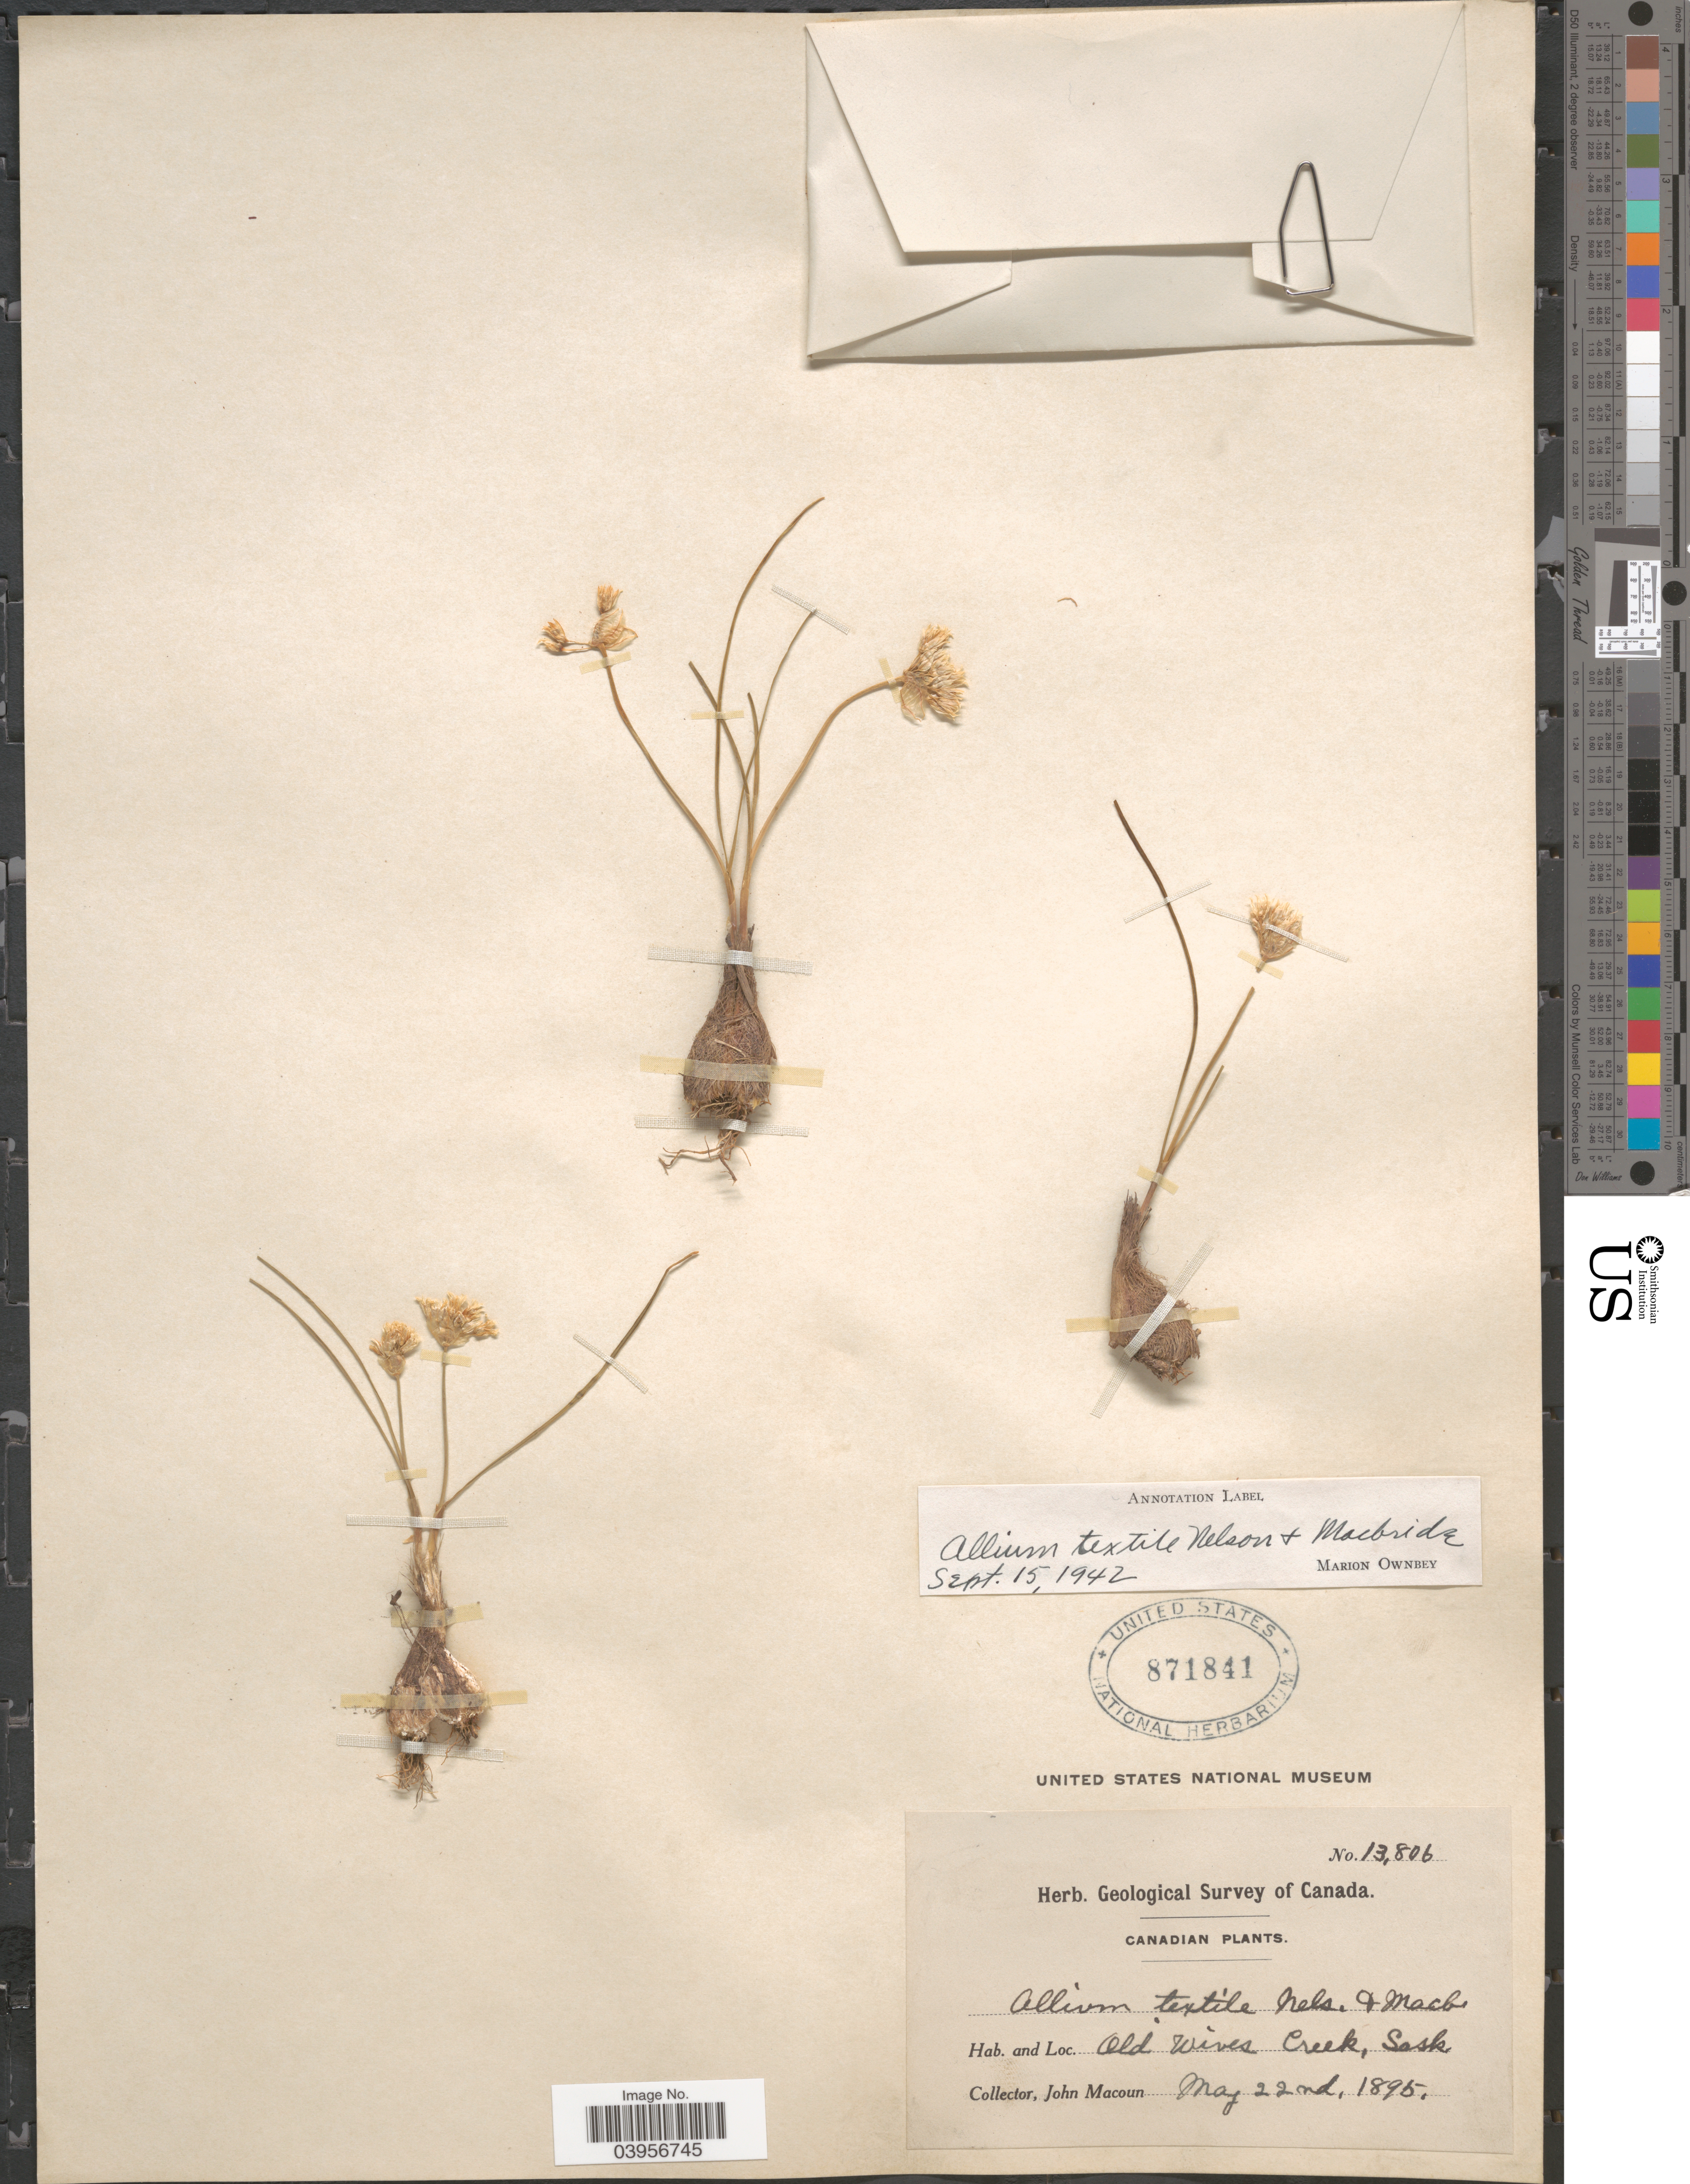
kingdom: Plantae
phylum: Tracheophyta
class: Liliopsida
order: Asparagales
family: Amaryllidaceae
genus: Allium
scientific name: Allium textile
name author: A. Nelson & J.F. Macbr.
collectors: J. Macoun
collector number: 13806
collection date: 1895-05-22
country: Canada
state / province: Saskatchewan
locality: Old Wives Creek.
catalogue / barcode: US 871841